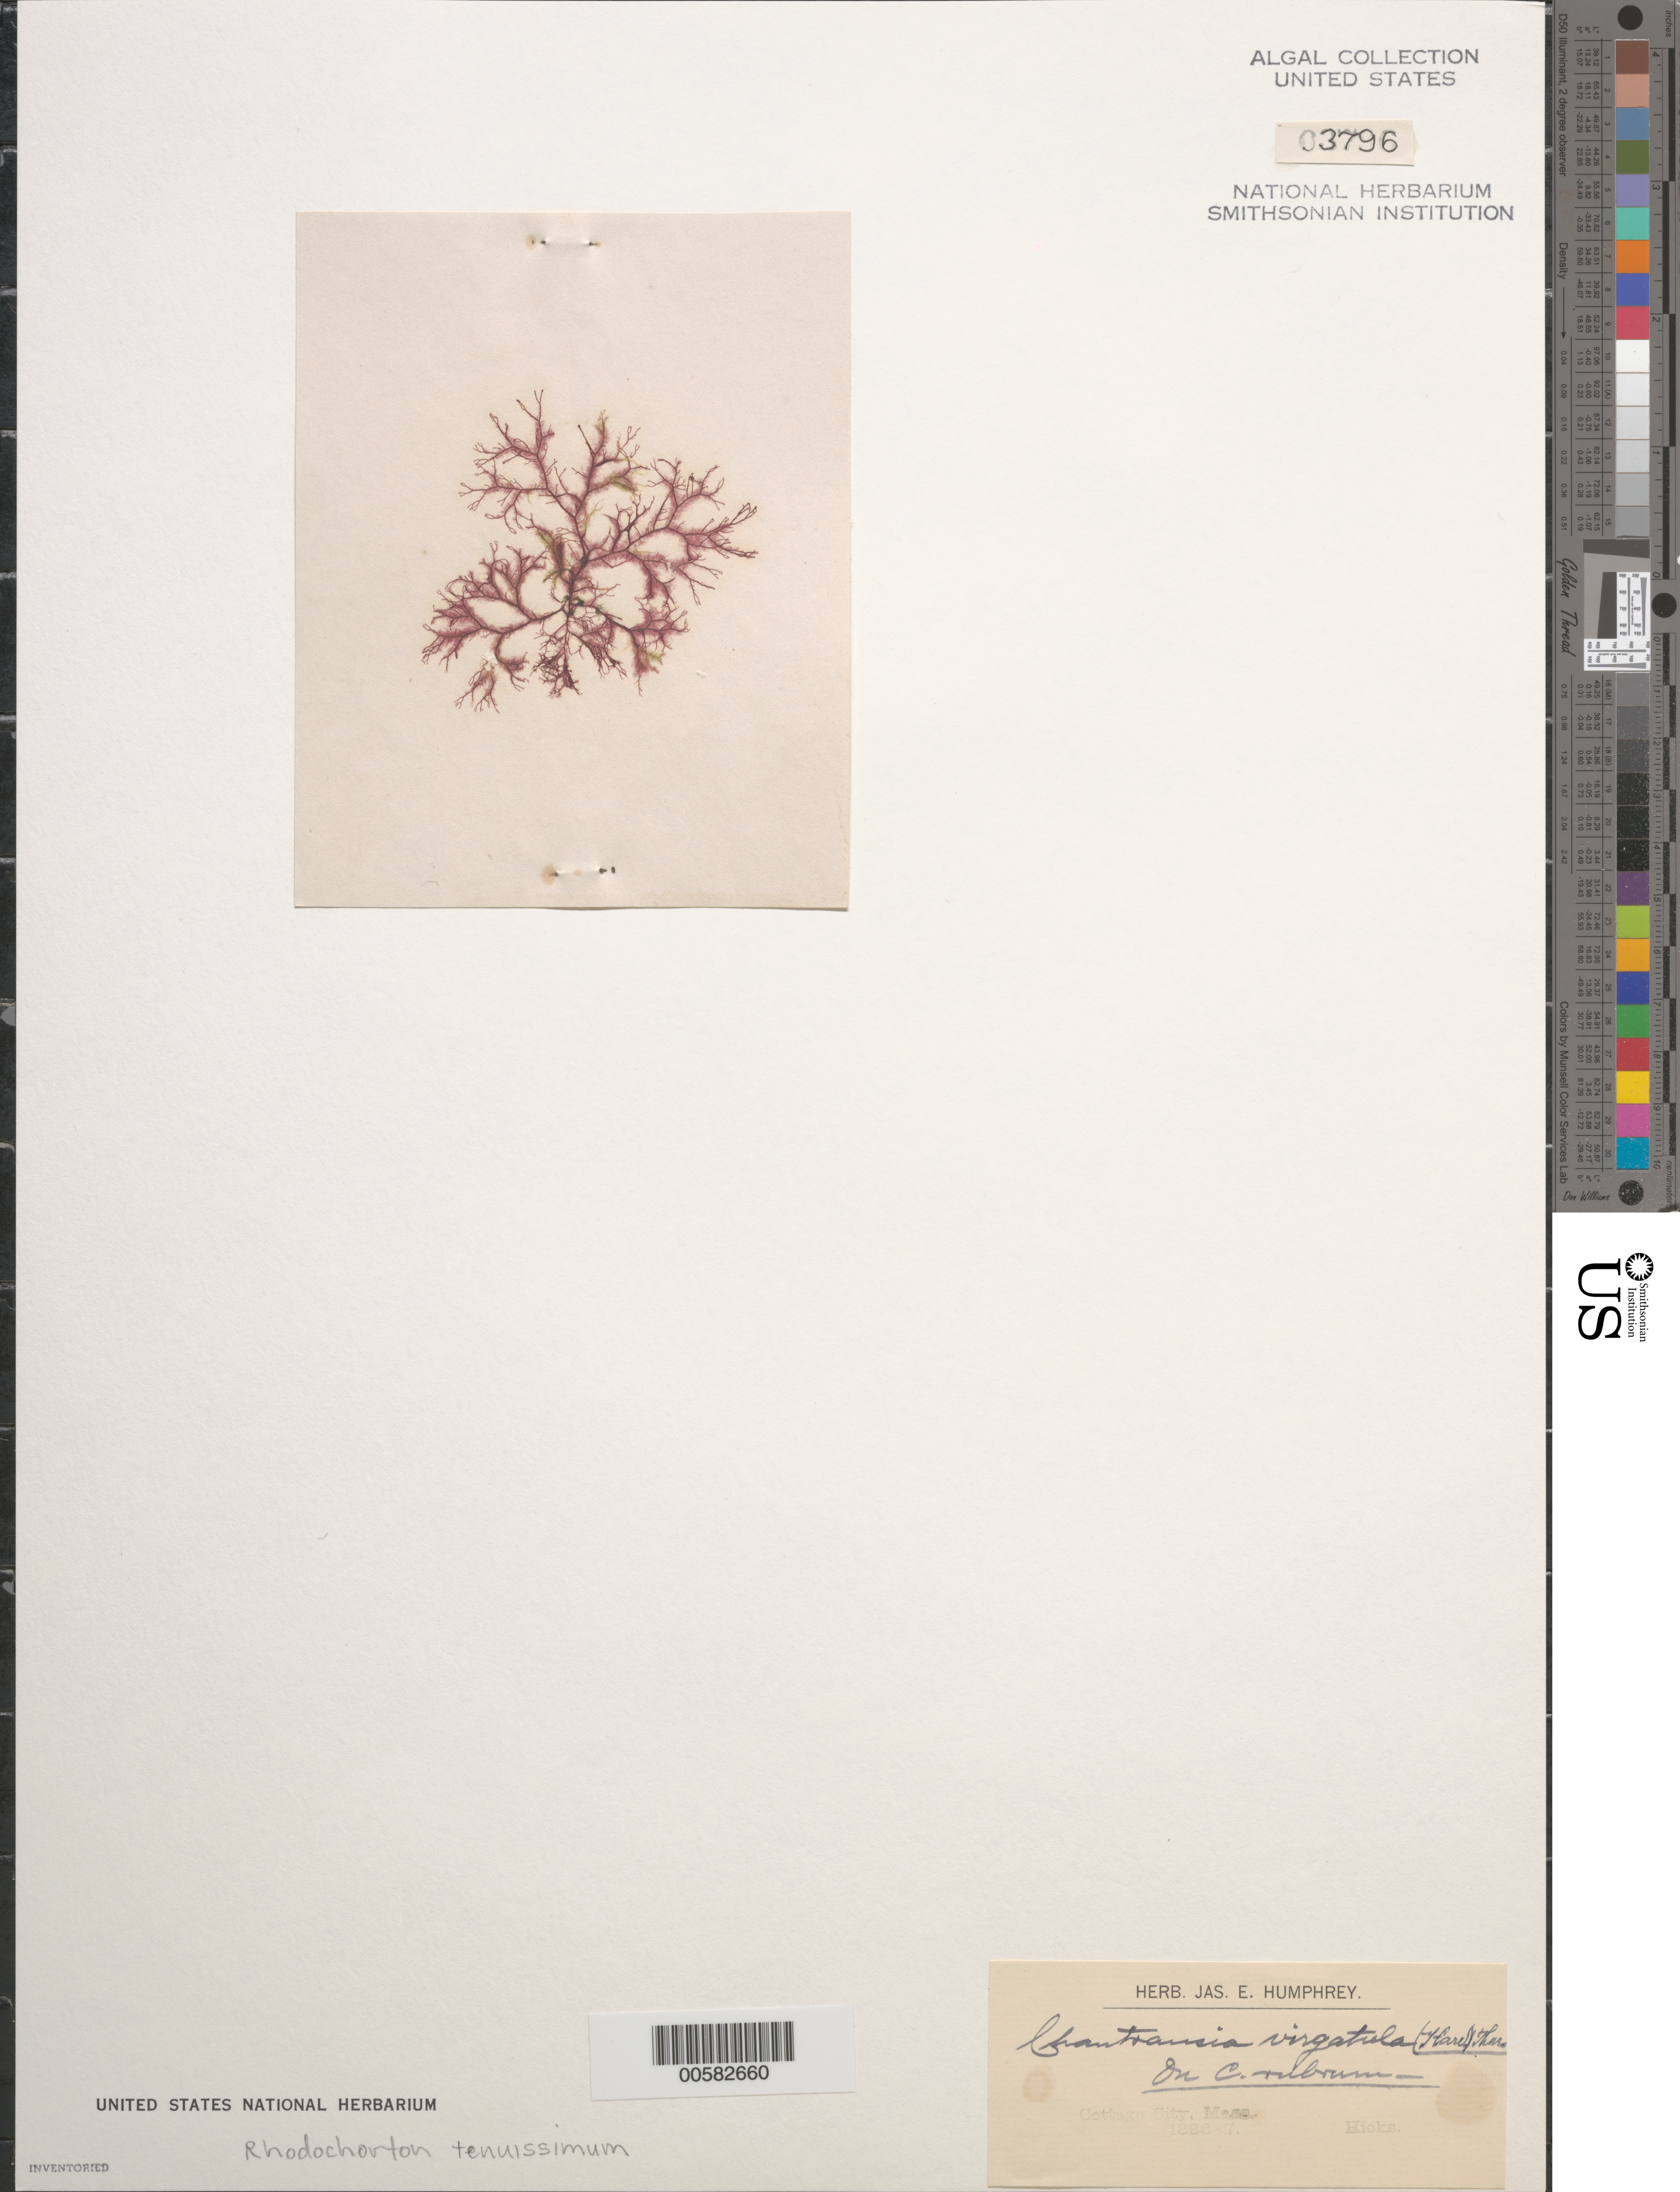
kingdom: Plantae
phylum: Rhodophyta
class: Florideophyceae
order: Acrochaetiales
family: Acrochaetiaceae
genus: Acrochaetium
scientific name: Acrochaetium tenuissimum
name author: (Collins) Papenf.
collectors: -. Hicks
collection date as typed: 1886 or -- --- 1887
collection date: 1886 or 1887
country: United States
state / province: Massachusetts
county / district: Dukes County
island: Martha's Vineyard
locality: Cottage City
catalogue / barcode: US 3796